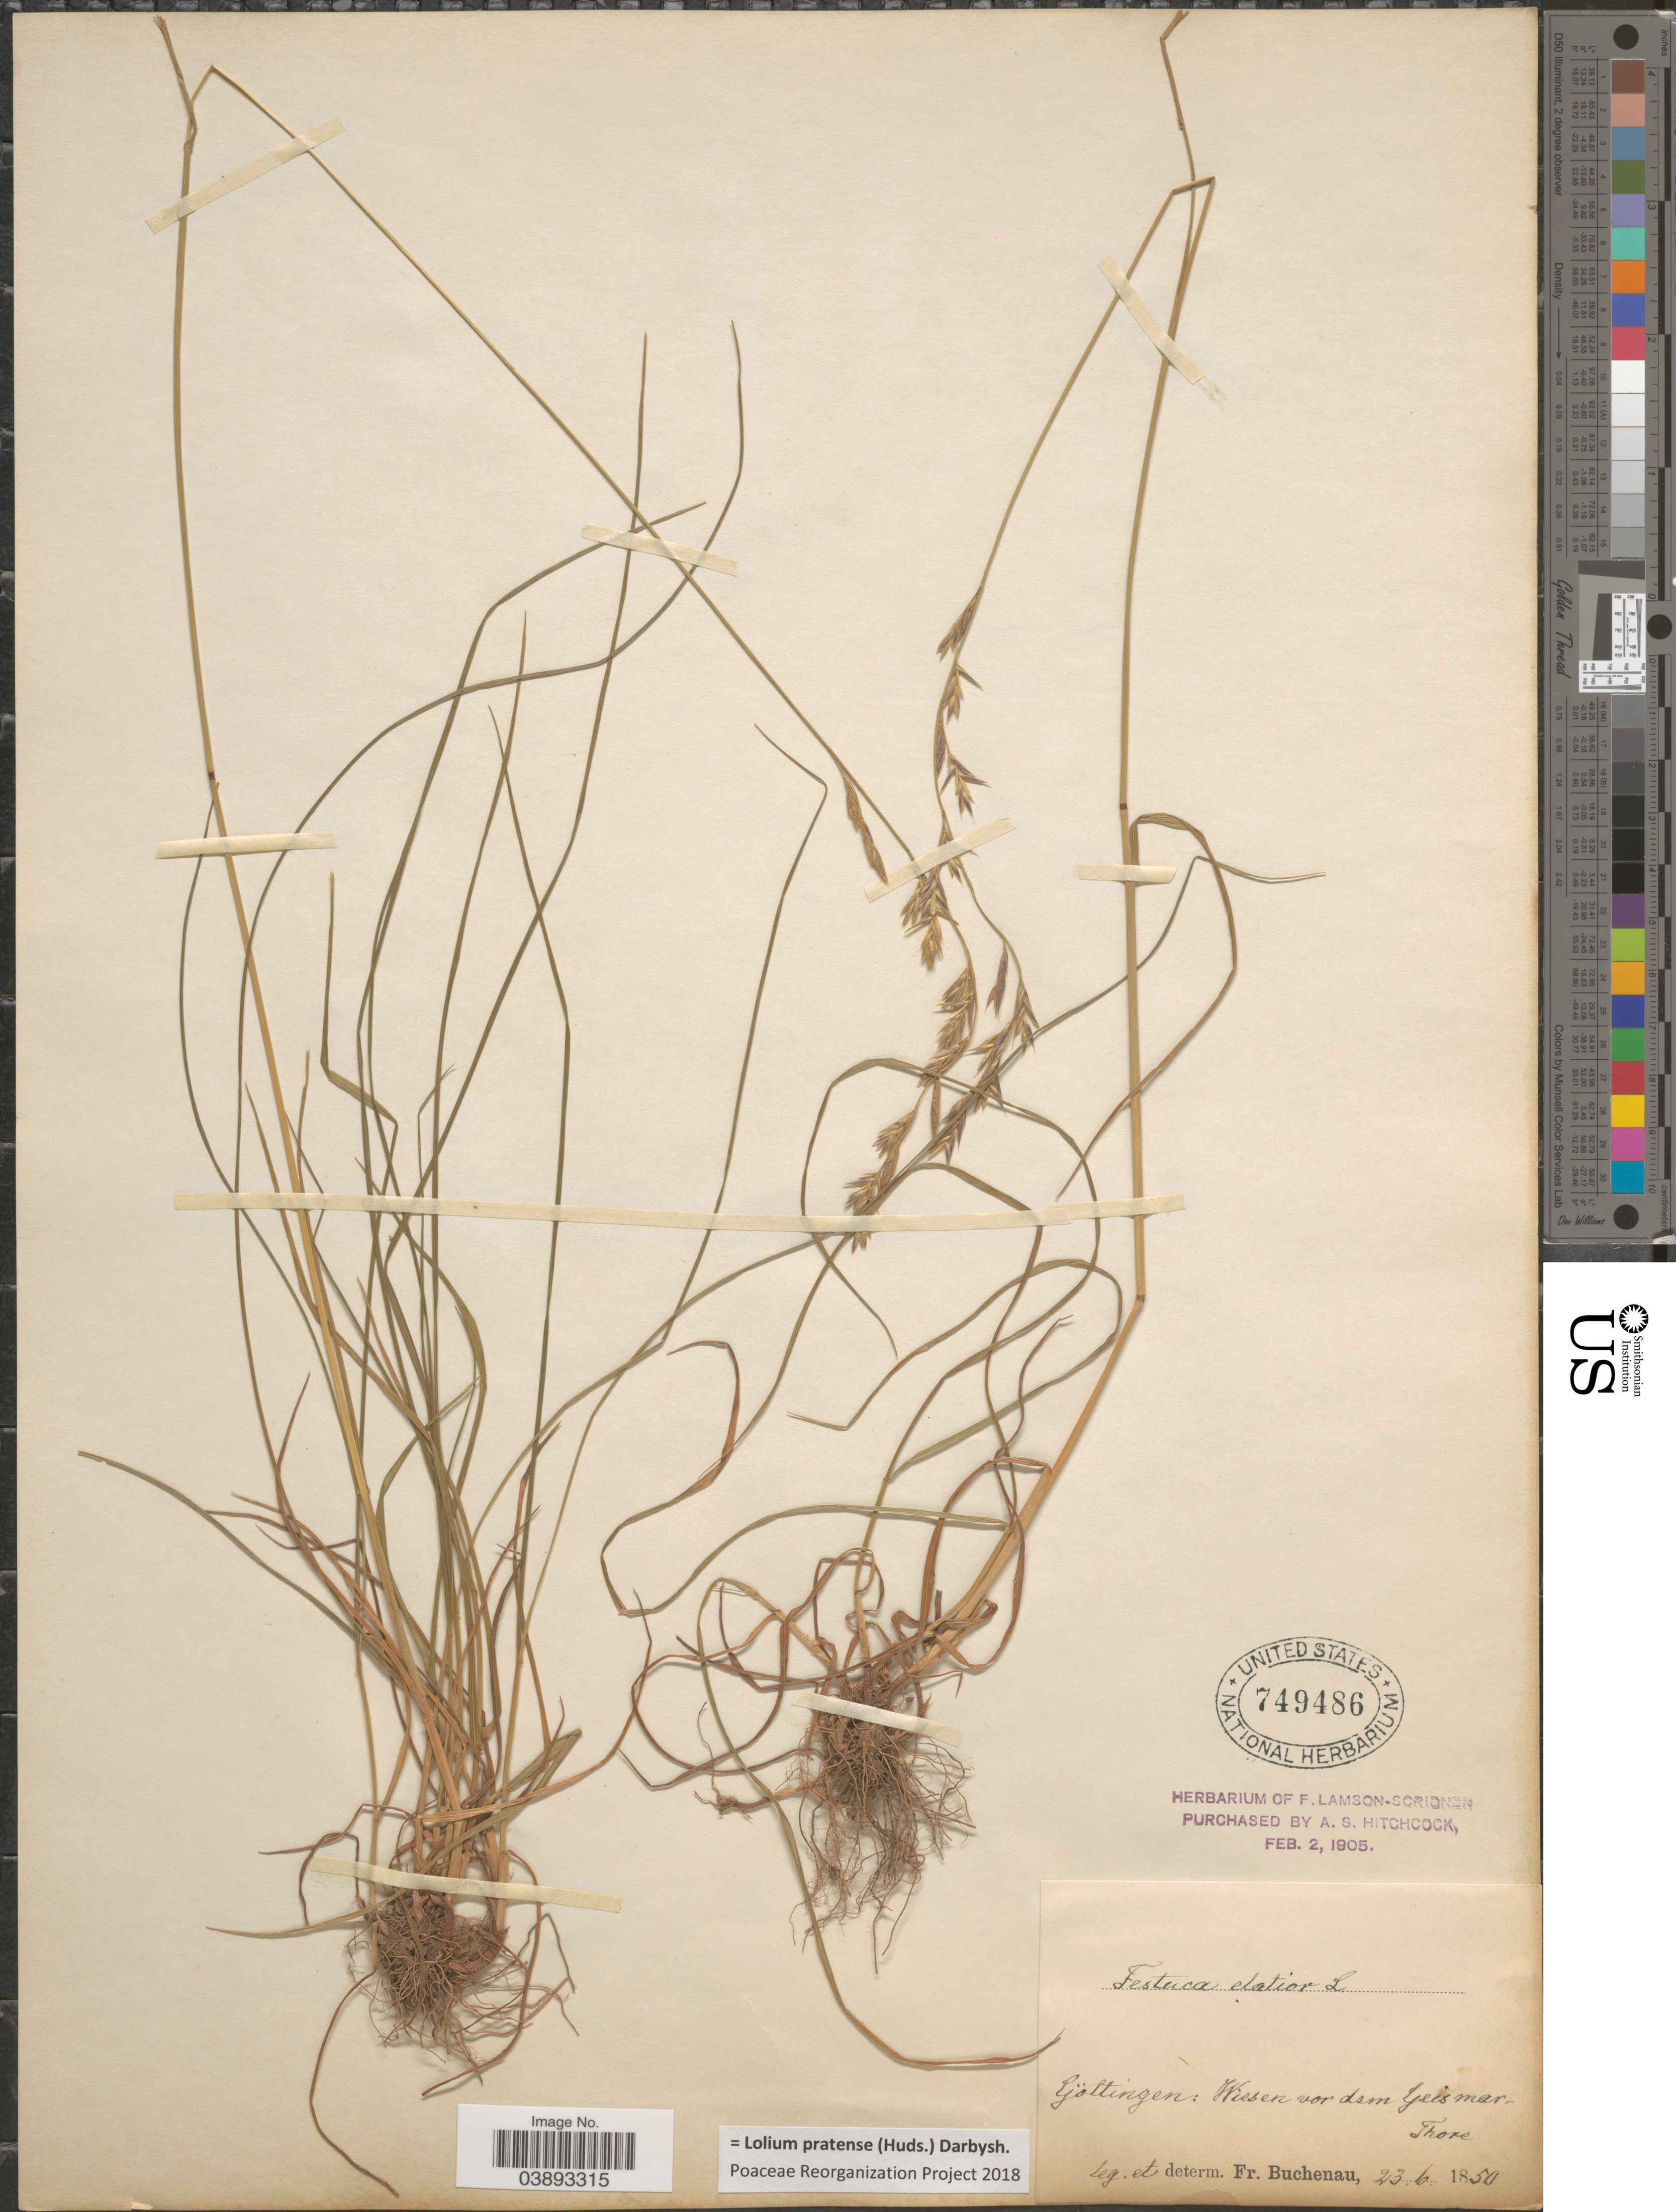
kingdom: Plantae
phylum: Tracheophyta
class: Liliopsida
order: Poales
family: Poaceae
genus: Lolium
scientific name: Lolium pratense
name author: (Huds.) Darbysh.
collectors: F. Buchenau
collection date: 1850-06-23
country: Germany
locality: Göttingen: Wiesen vor dem Geismar Thore.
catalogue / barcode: US 749486